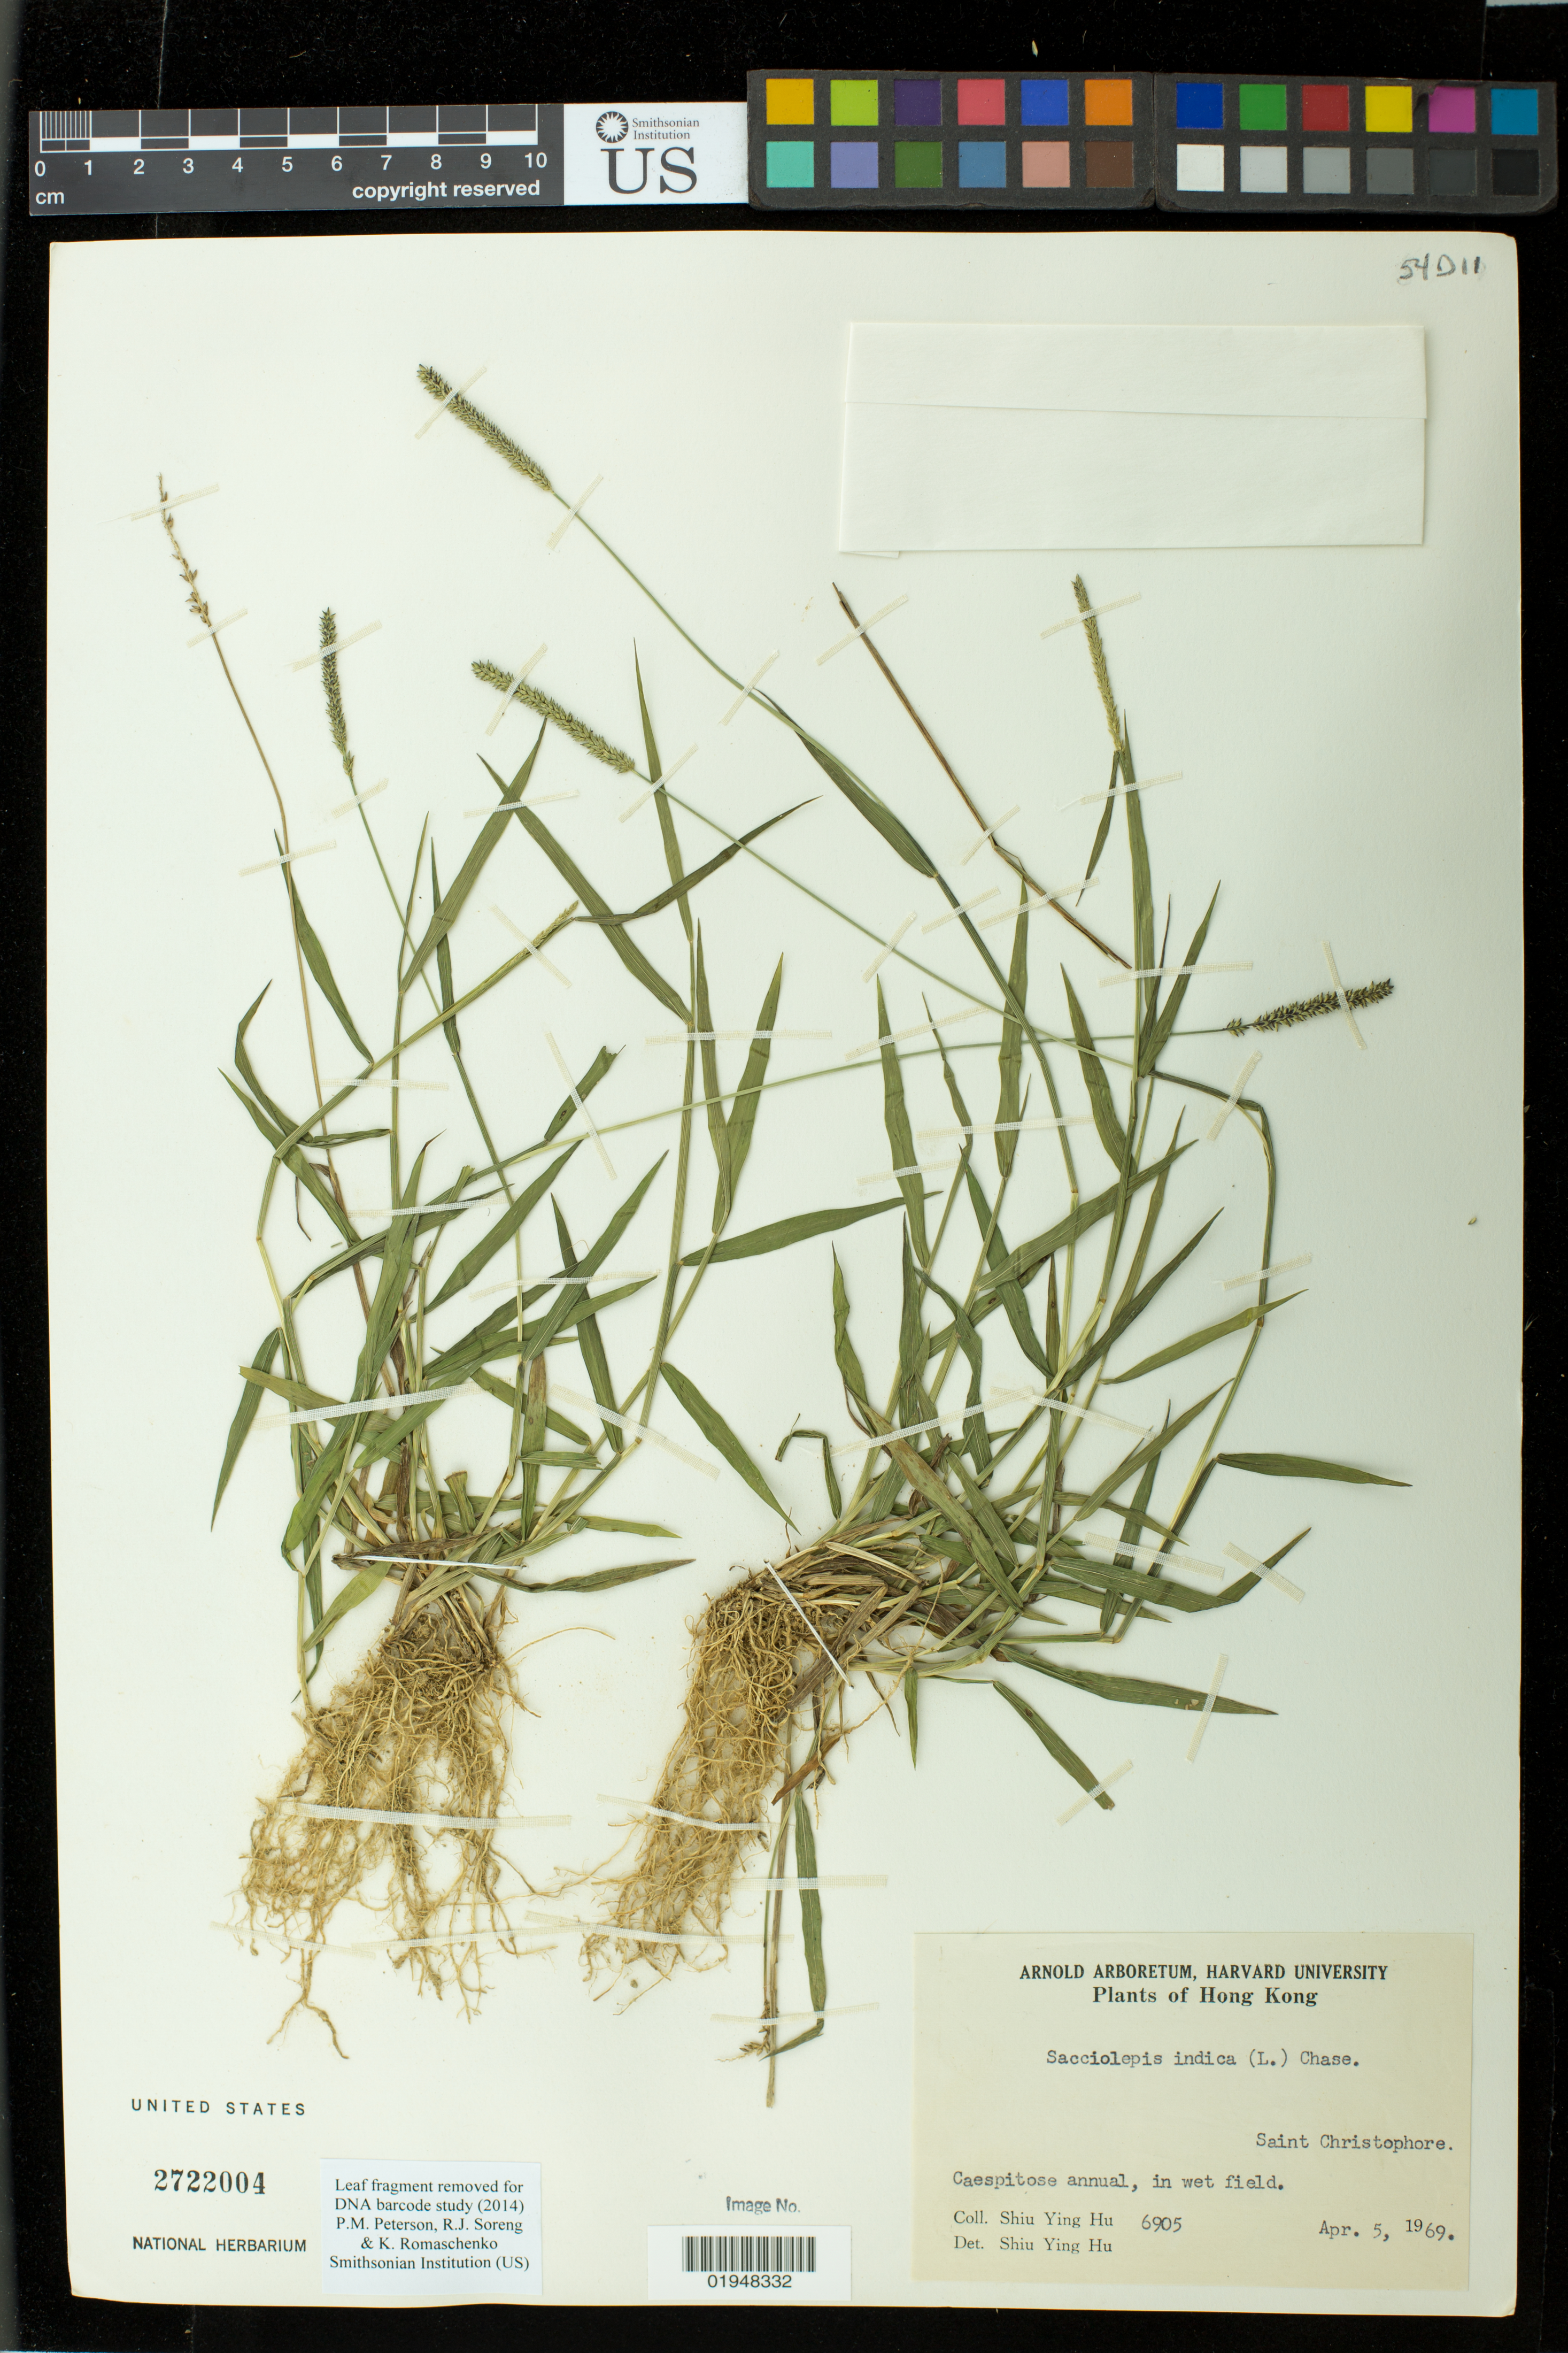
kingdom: Plantae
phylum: Tracheophyta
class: Liliopsida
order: Poales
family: Poaceae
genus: Sacciolepis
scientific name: Sacciolepis indica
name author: (L.) Chase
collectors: S. Y. Hu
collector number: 6905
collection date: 1969-04-05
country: China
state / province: Hong Kong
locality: Saint Christophore.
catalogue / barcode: US 2722004